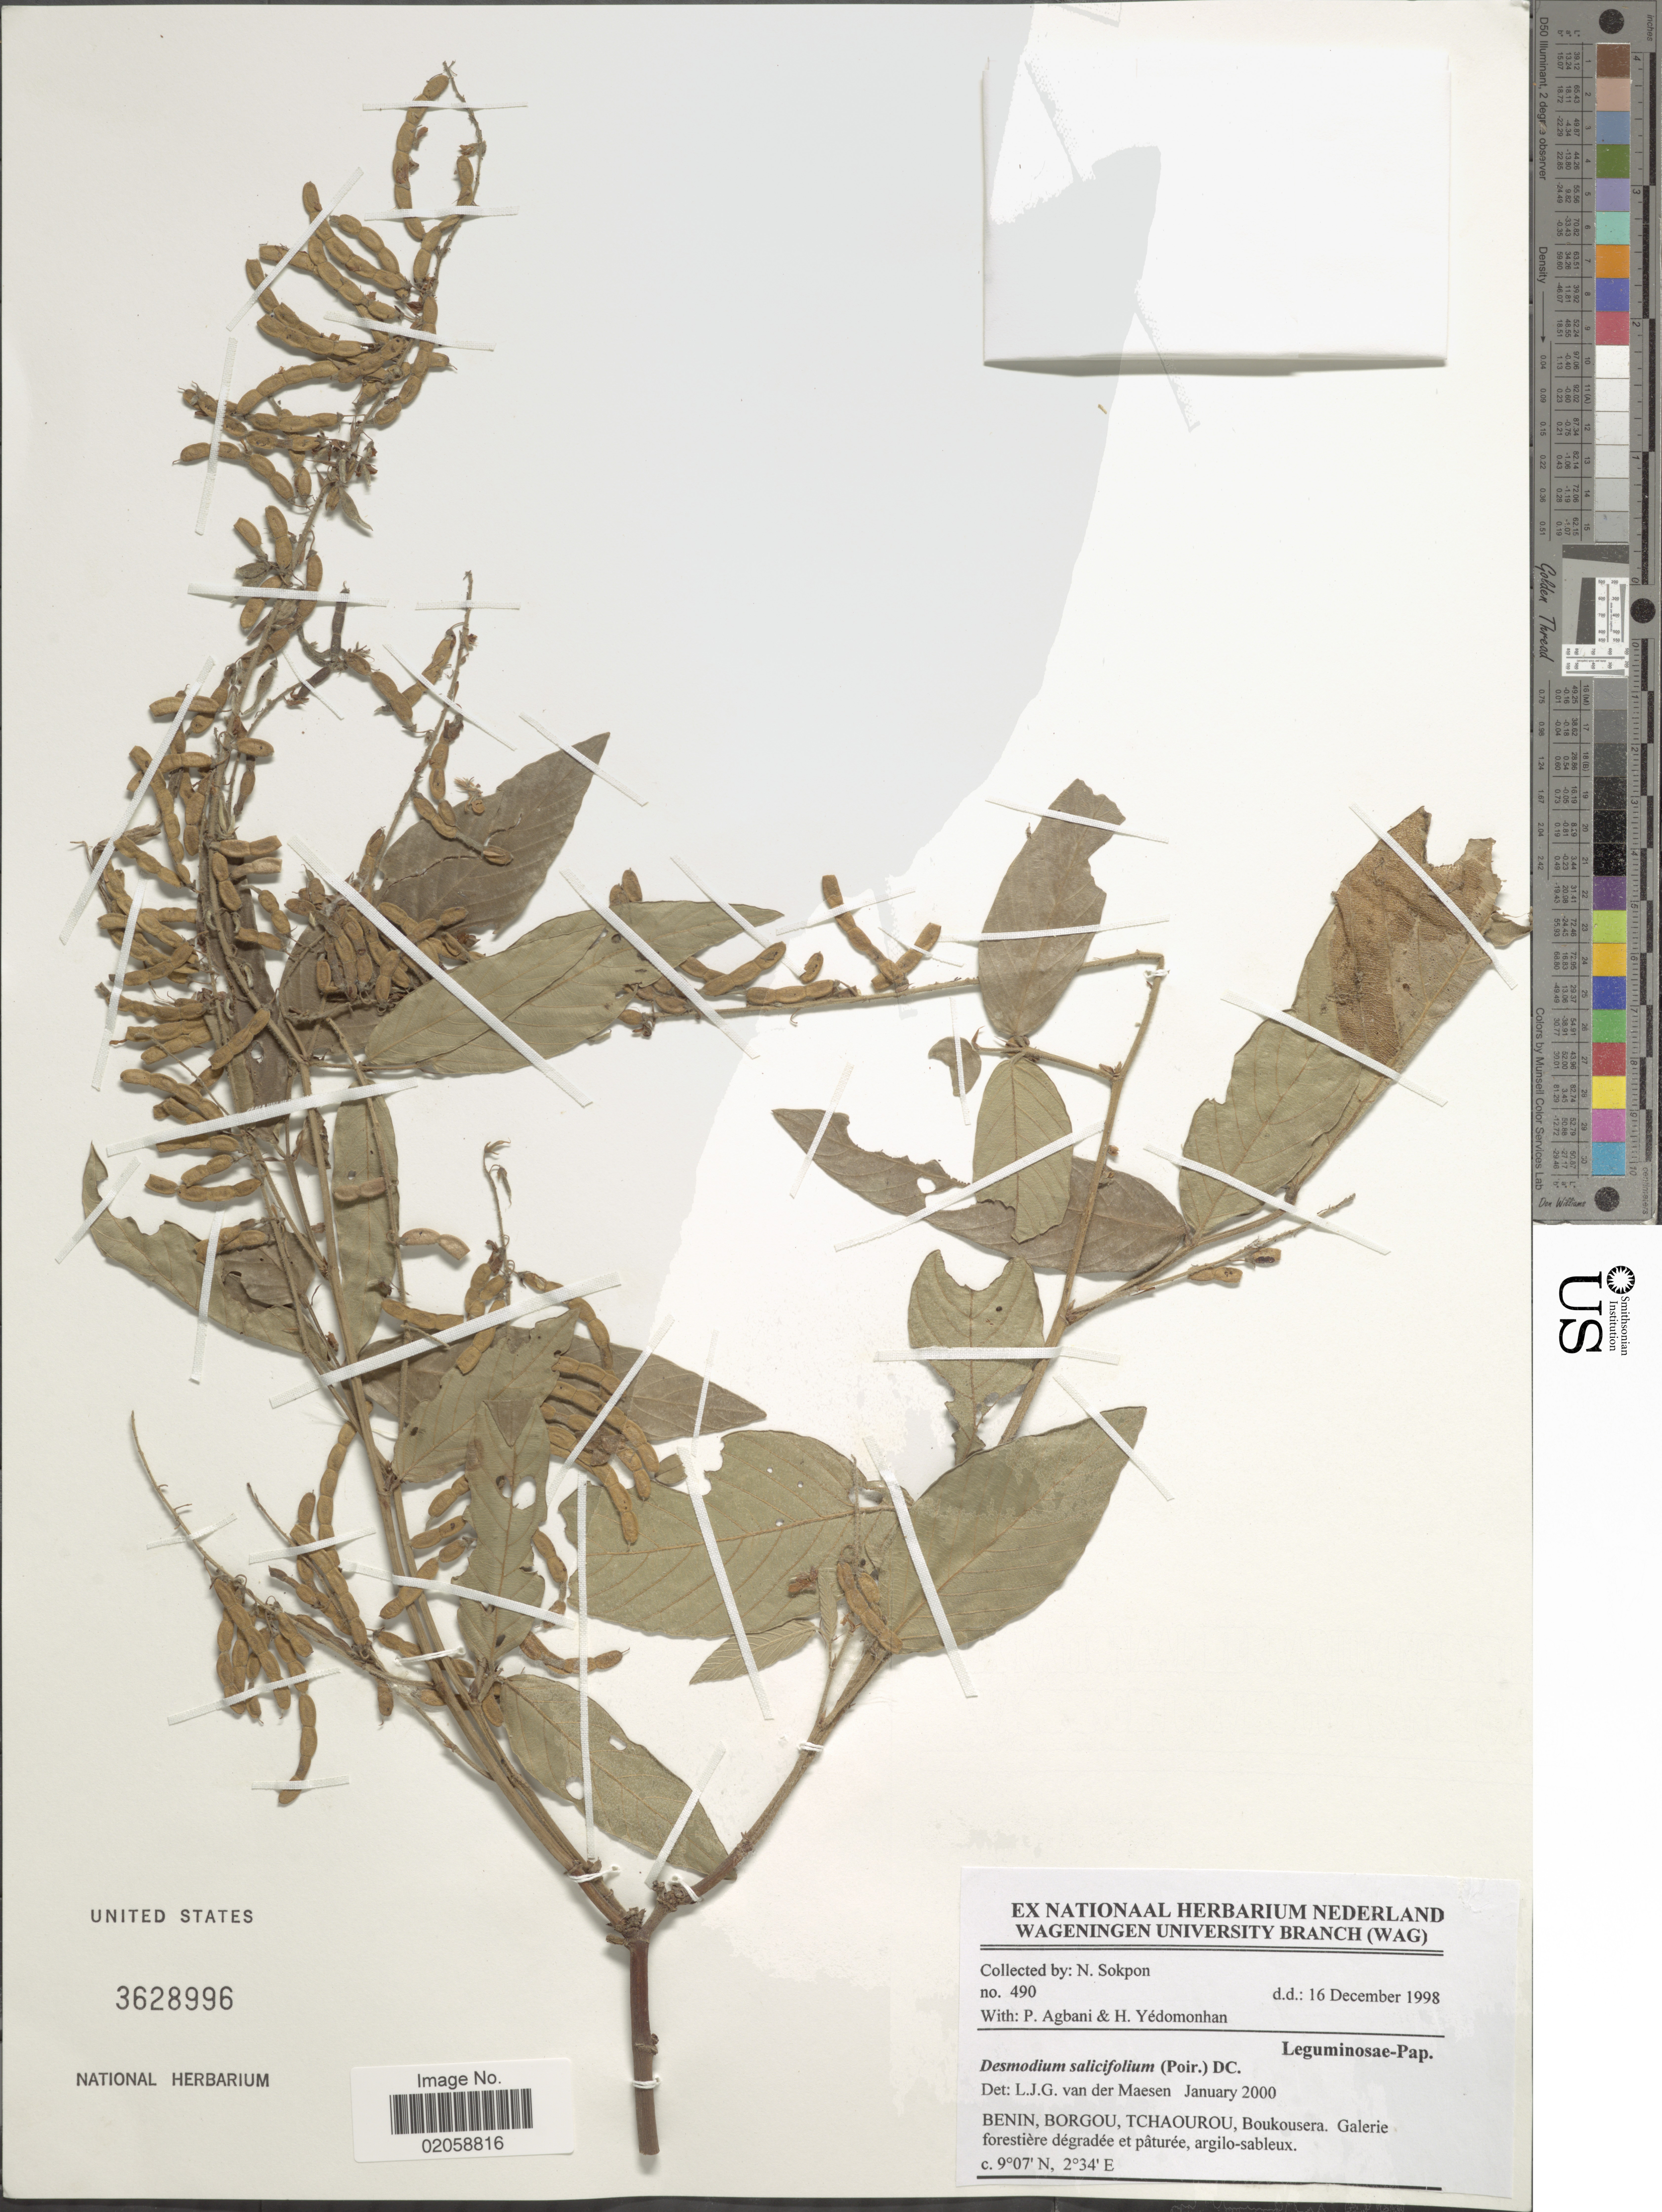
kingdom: Plantae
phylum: Tracheophyta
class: Magnoliopsida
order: Fabales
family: Fabaceae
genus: Pleurolobus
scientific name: Pleurolobus salicifolius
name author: (Poir.) H. Ohashi & K. Ohashi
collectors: N. Sokpon, P. Agbani & H. Yedomonhan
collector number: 490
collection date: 1998-12-16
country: Benin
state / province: Borgou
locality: Tchaourou, Boukousera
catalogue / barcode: US 3628996